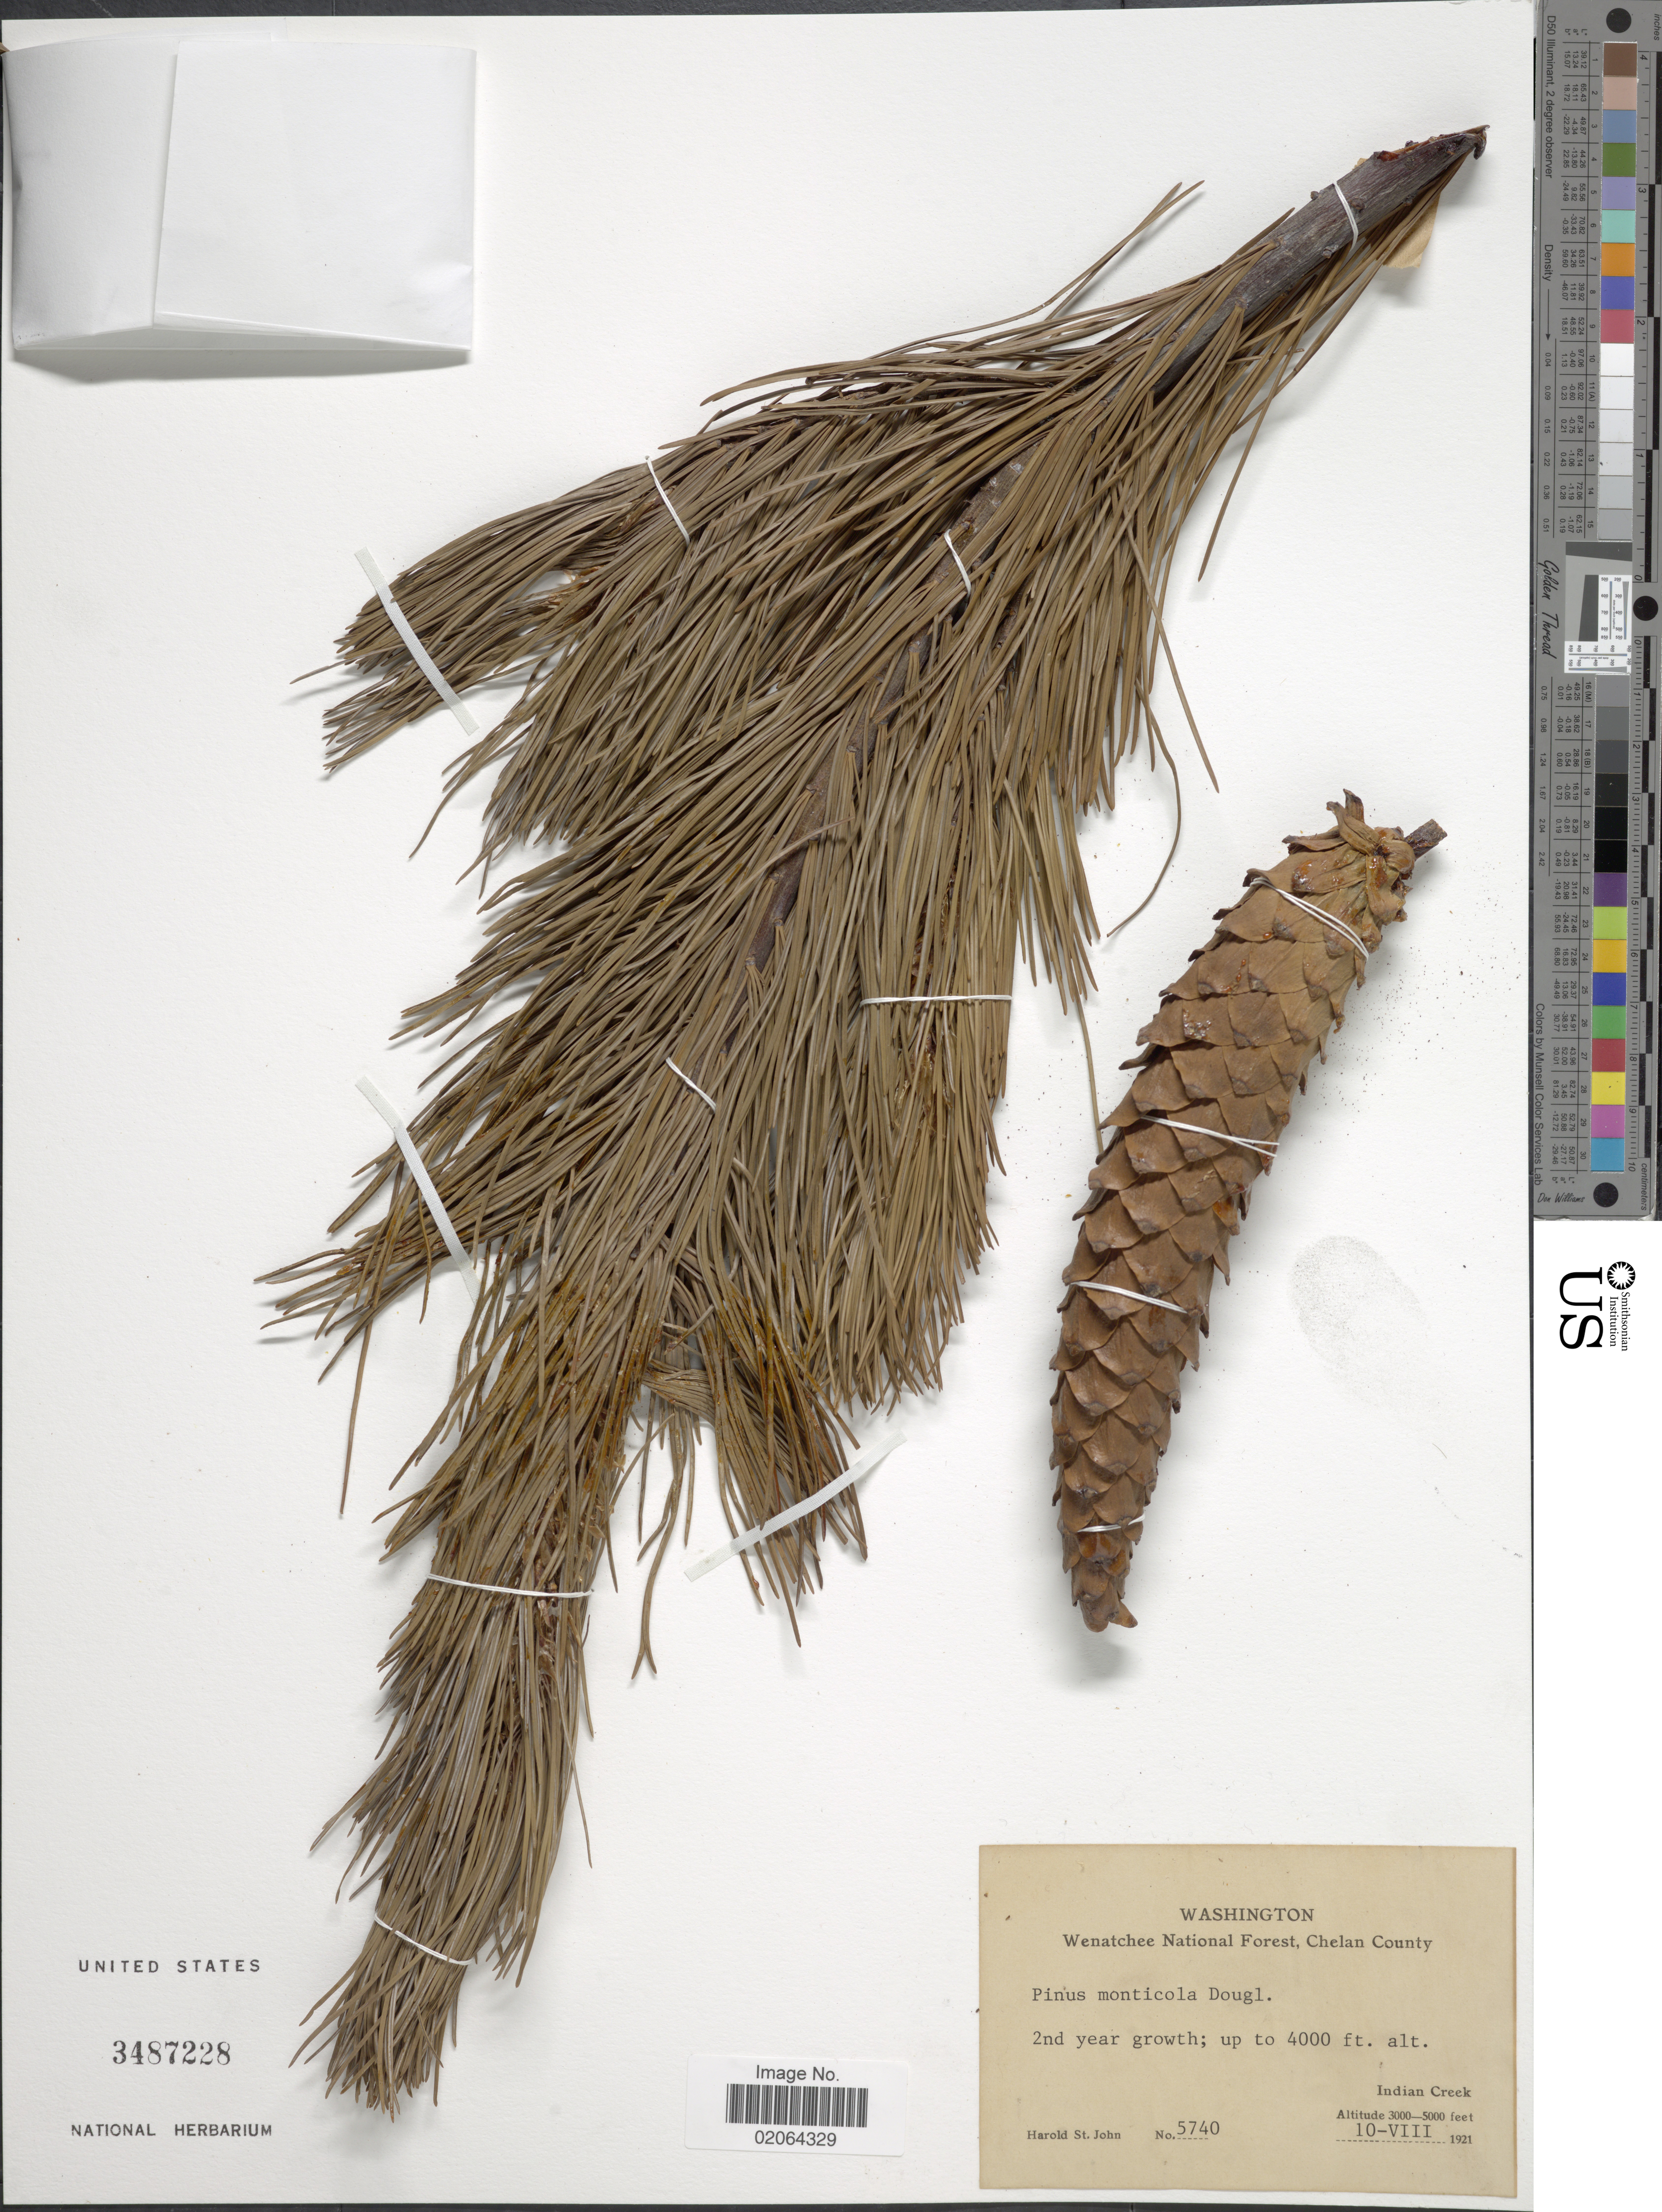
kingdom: Plantae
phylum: Tracheophyta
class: Pinopsida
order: Pinales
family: Pinaceae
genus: Pinus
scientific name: Pinus monticola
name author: Douglas ex D. Don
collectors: H. St. John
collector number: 5740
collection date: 1921-08-10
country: United States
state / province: Washington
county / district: Chelan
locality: Washington, Wenatchee National Forest, Chelan County. 2nd year growth.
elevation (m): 1219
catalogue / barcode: US 3487228